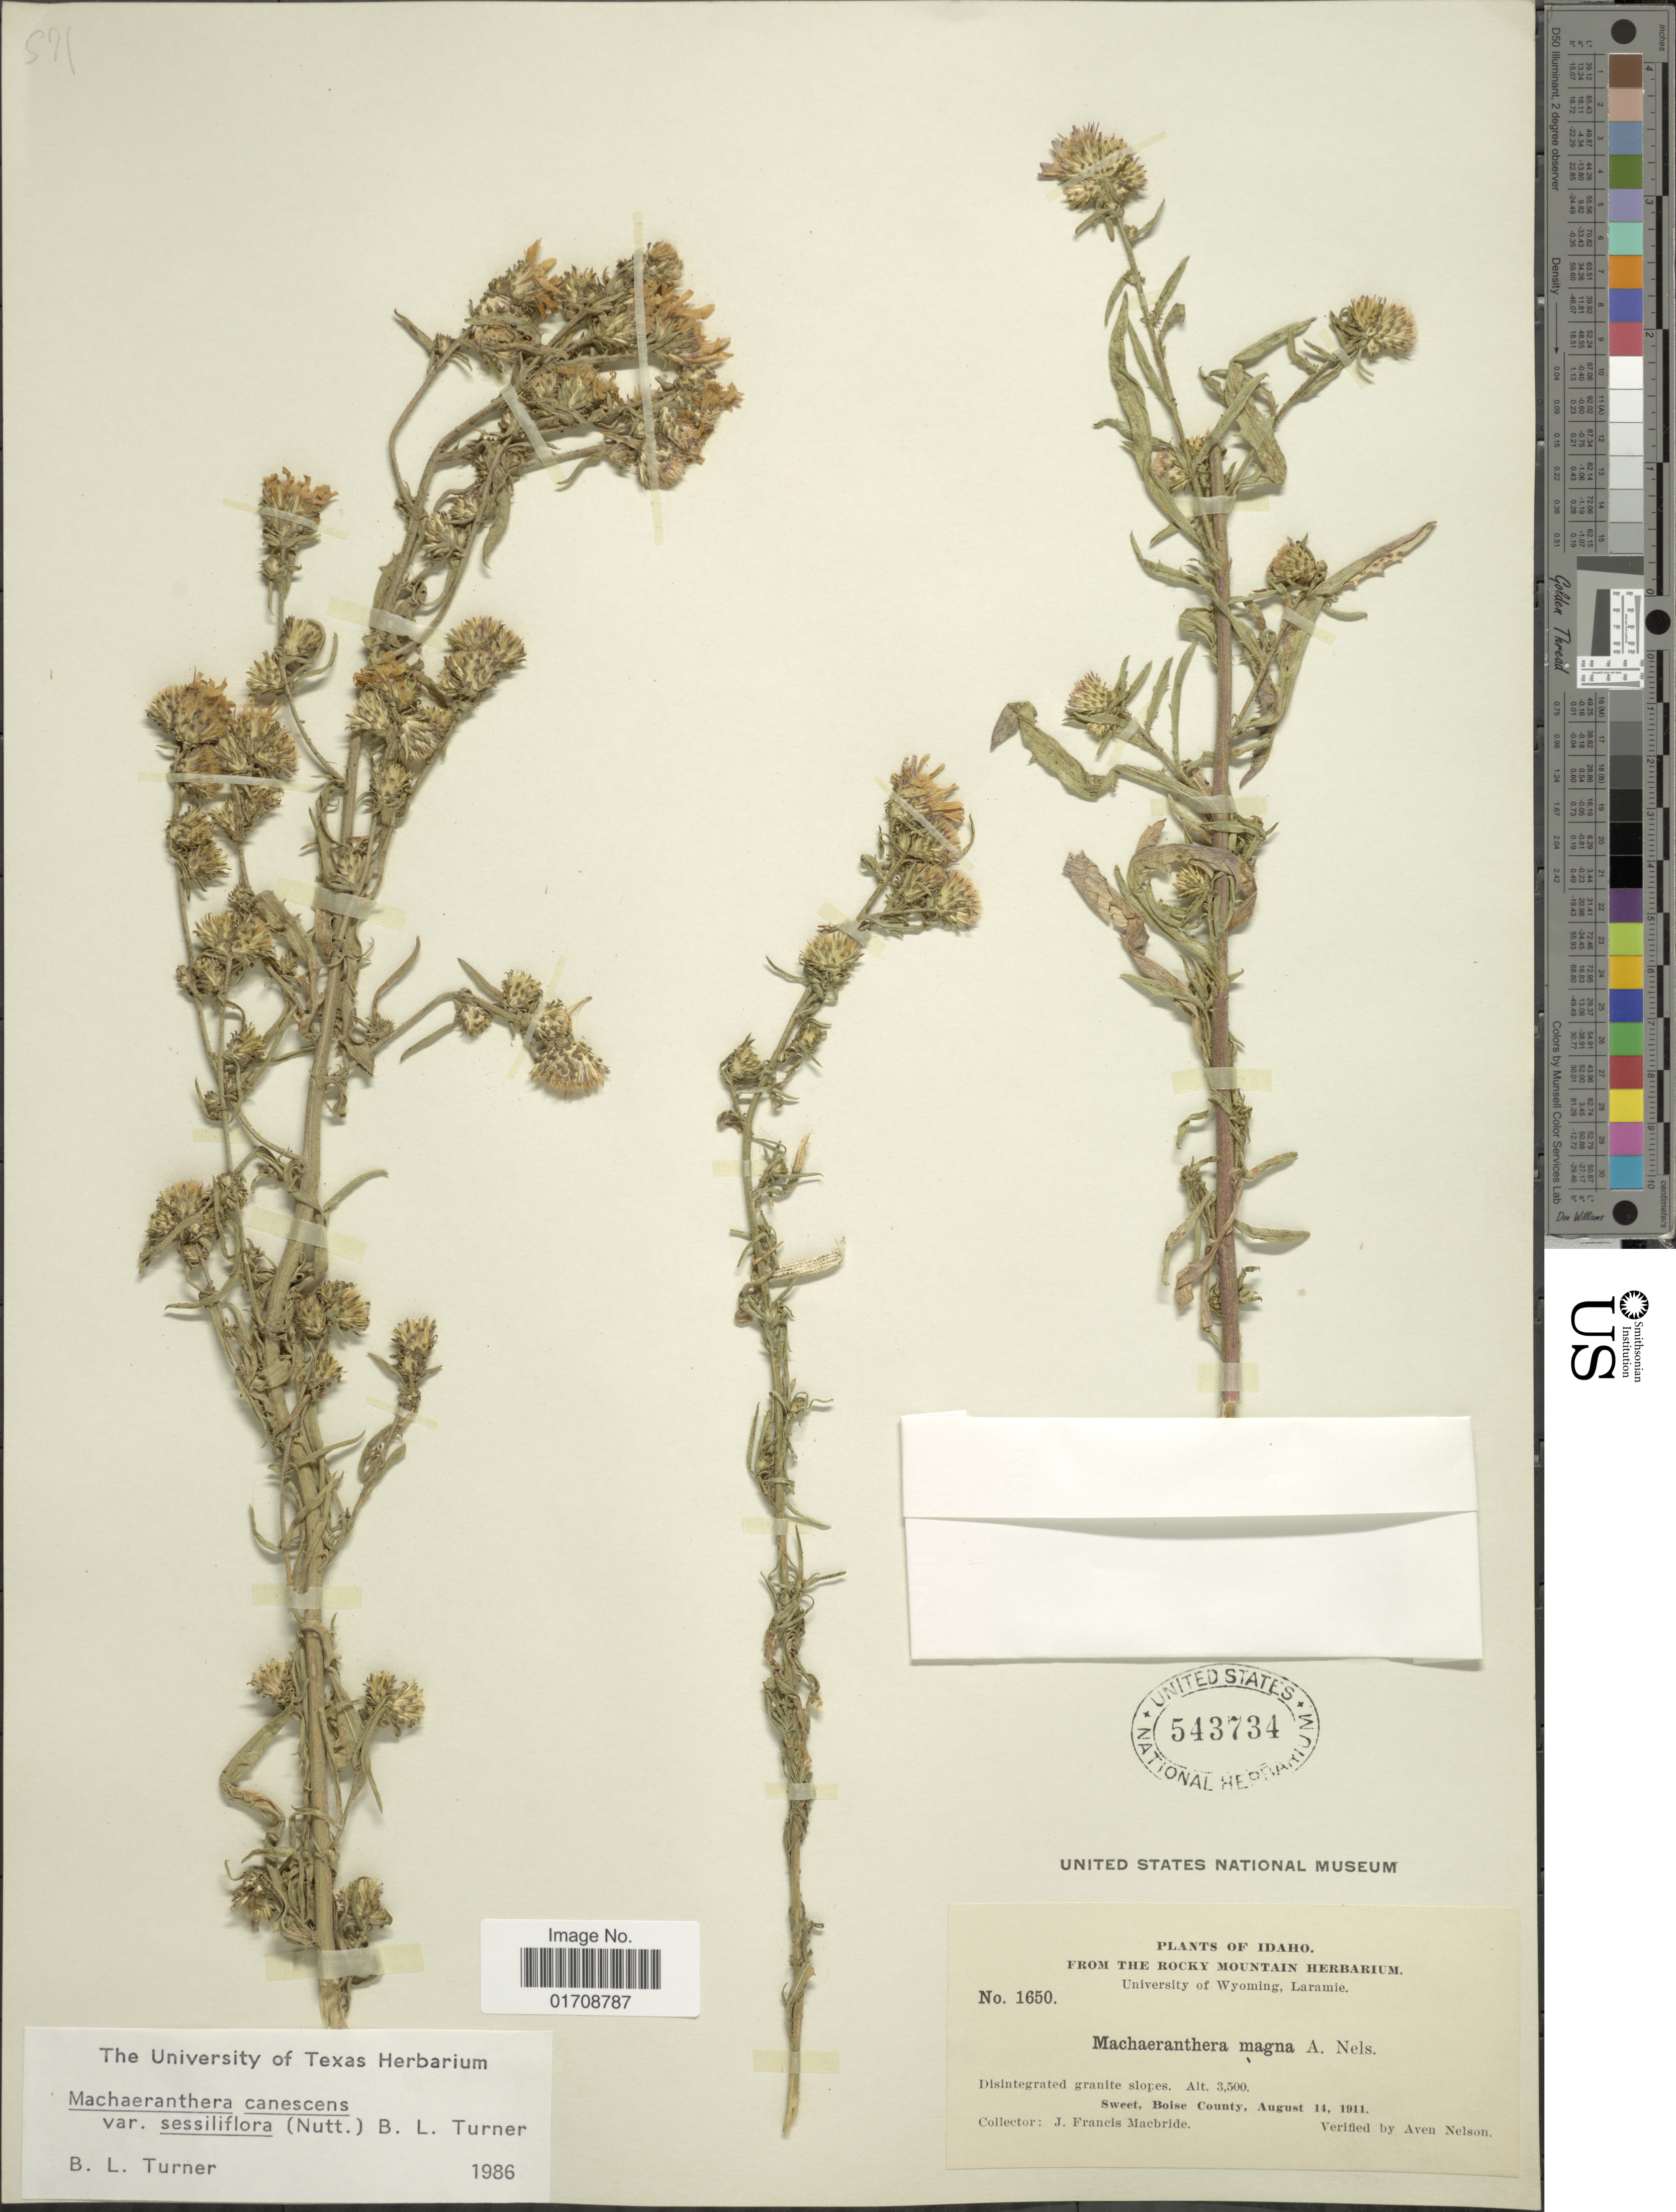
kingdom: Plantae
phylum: Tracheophyta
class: Magnoliopsida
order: Asterales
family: Asteraceae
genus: Machaeranthera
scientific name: Machaeranthera canescens var. sessiliflora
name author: (Nutt.) B.L. Turner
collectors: J. F. Macbride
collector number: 1650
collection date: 1911-08-14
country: United States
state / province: Idaho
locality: Sweet, Boise County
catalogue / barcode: US 543734